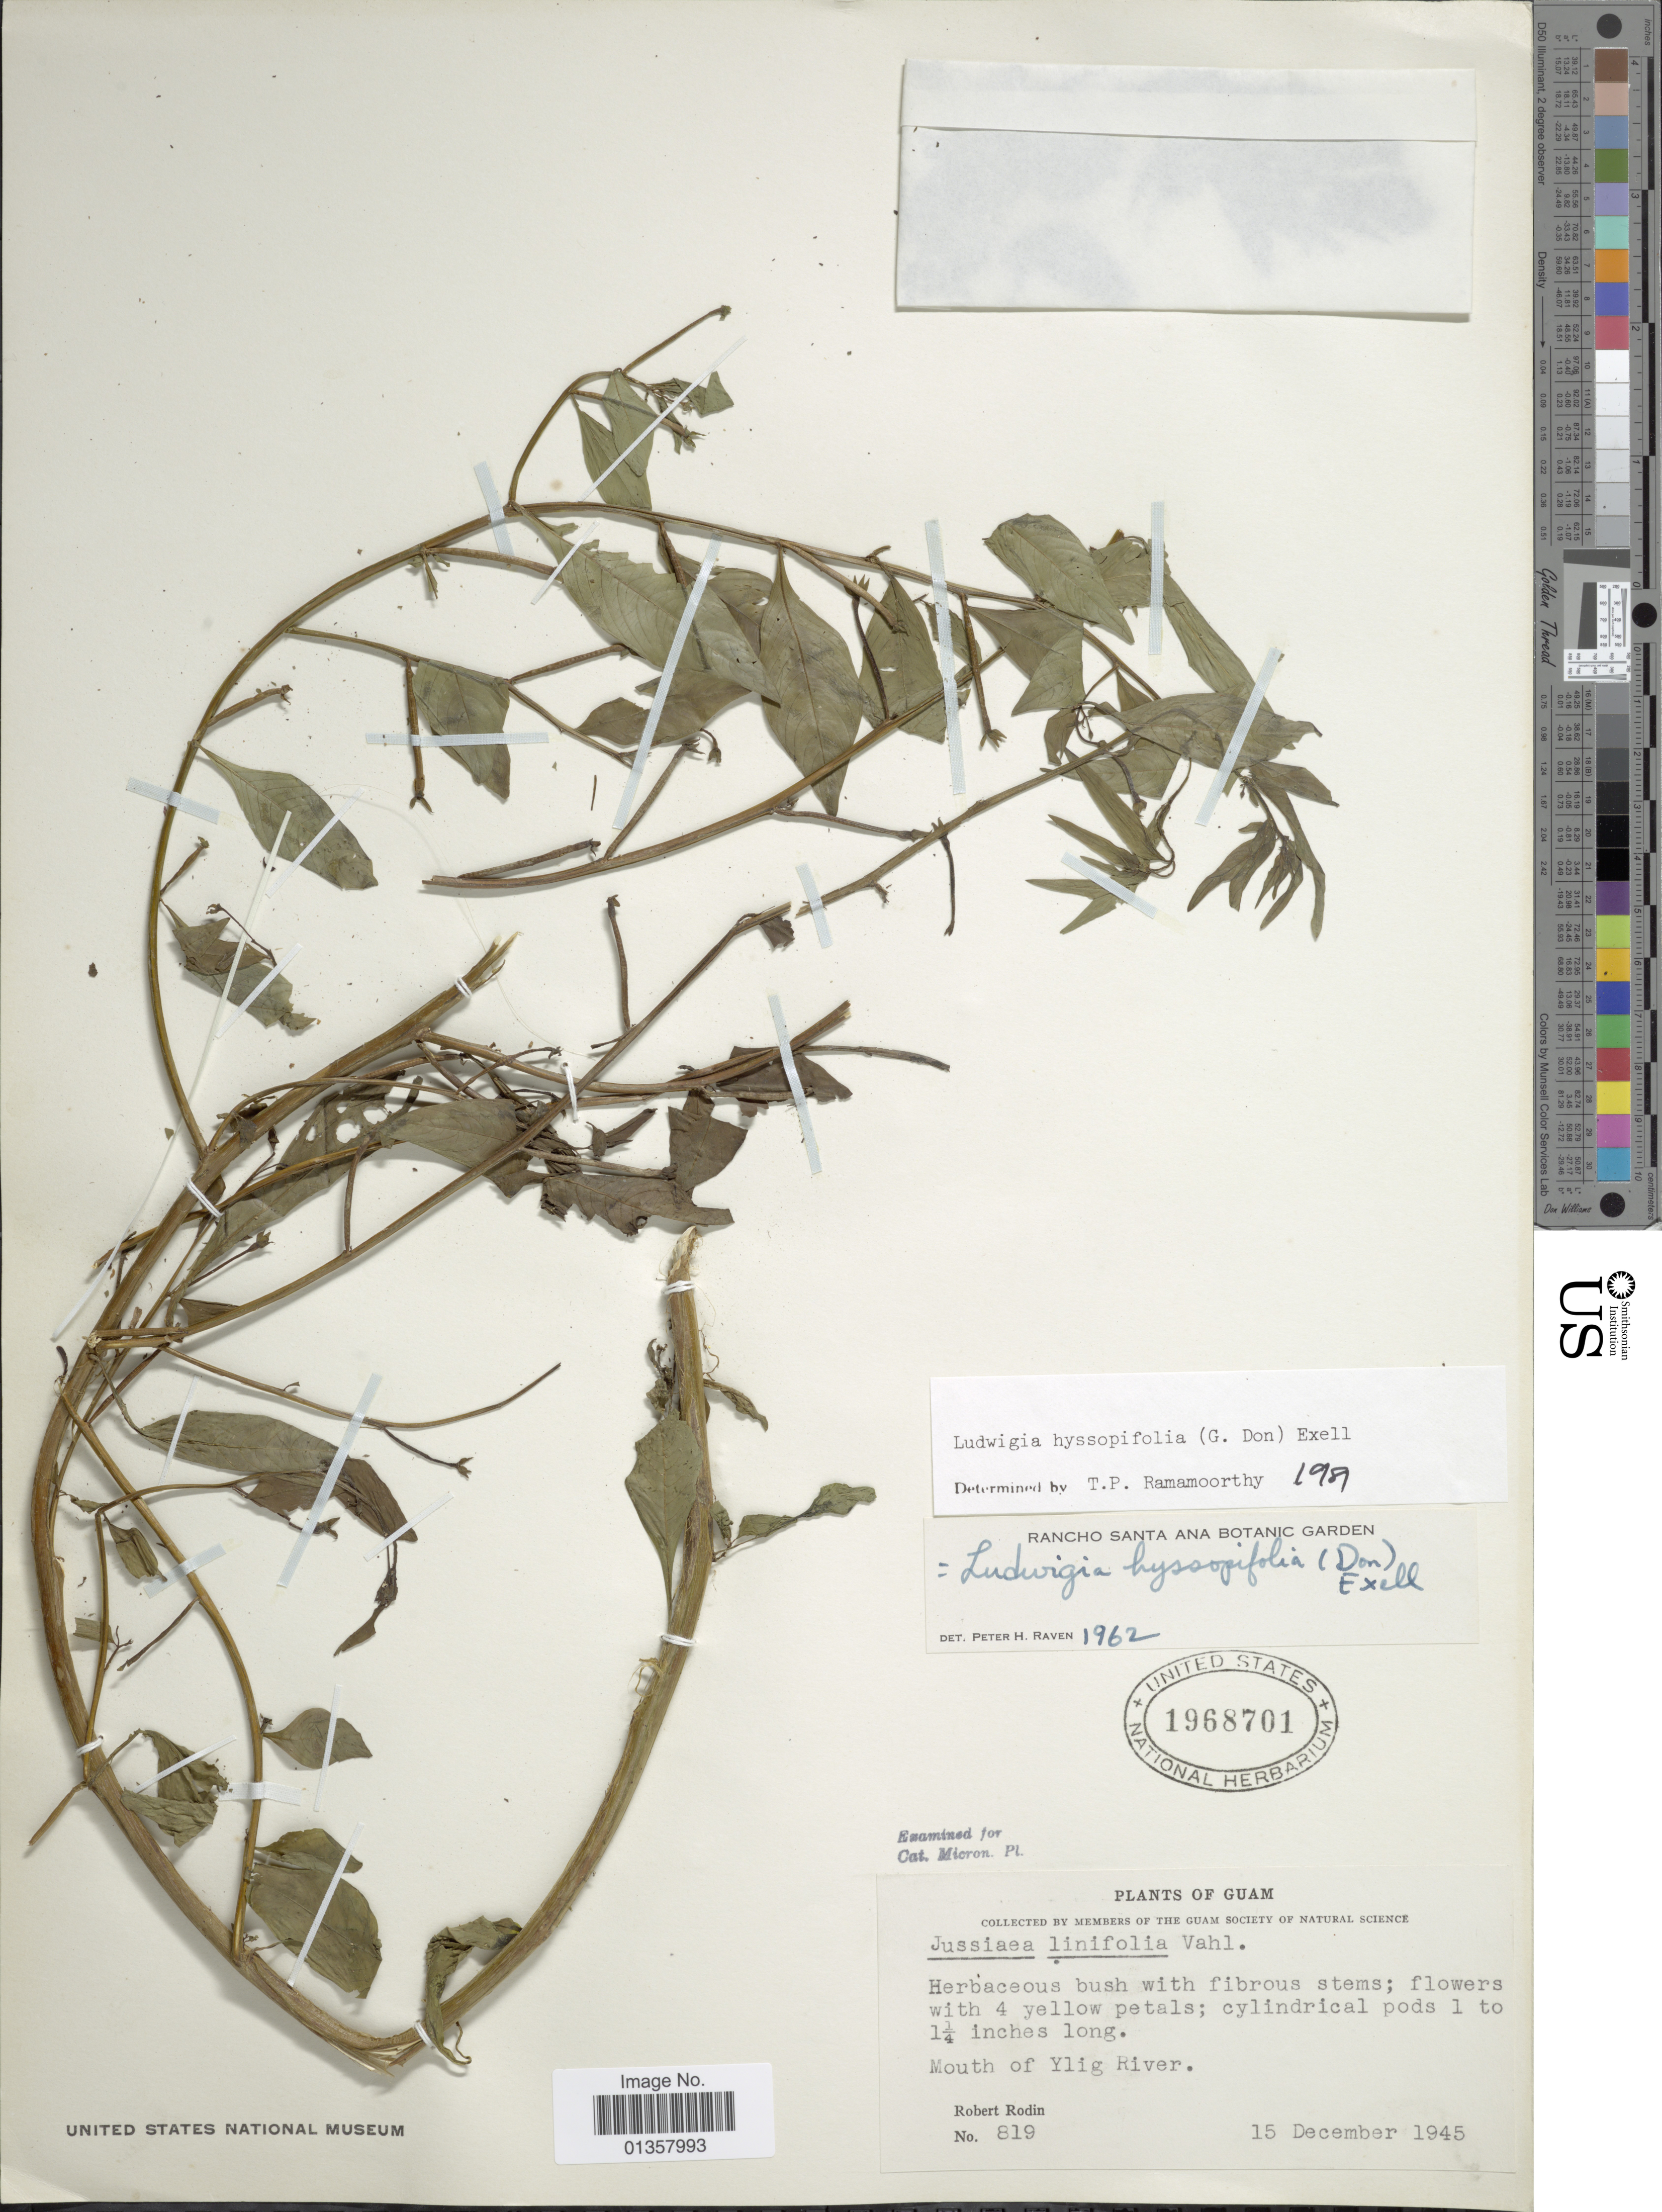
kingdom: Plantae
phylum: Tracheophyta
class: Magnoliopsida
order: Myrtales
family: Onagraceae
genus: Ludwigia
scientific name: Ludwigia hyssopifolia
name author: (G. Don) Exell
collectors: R. Rodin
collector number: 819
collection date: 1945-12-15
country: Guam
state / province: Yona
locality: Guam, Mouth of Ylig River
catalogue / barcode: US 1968701